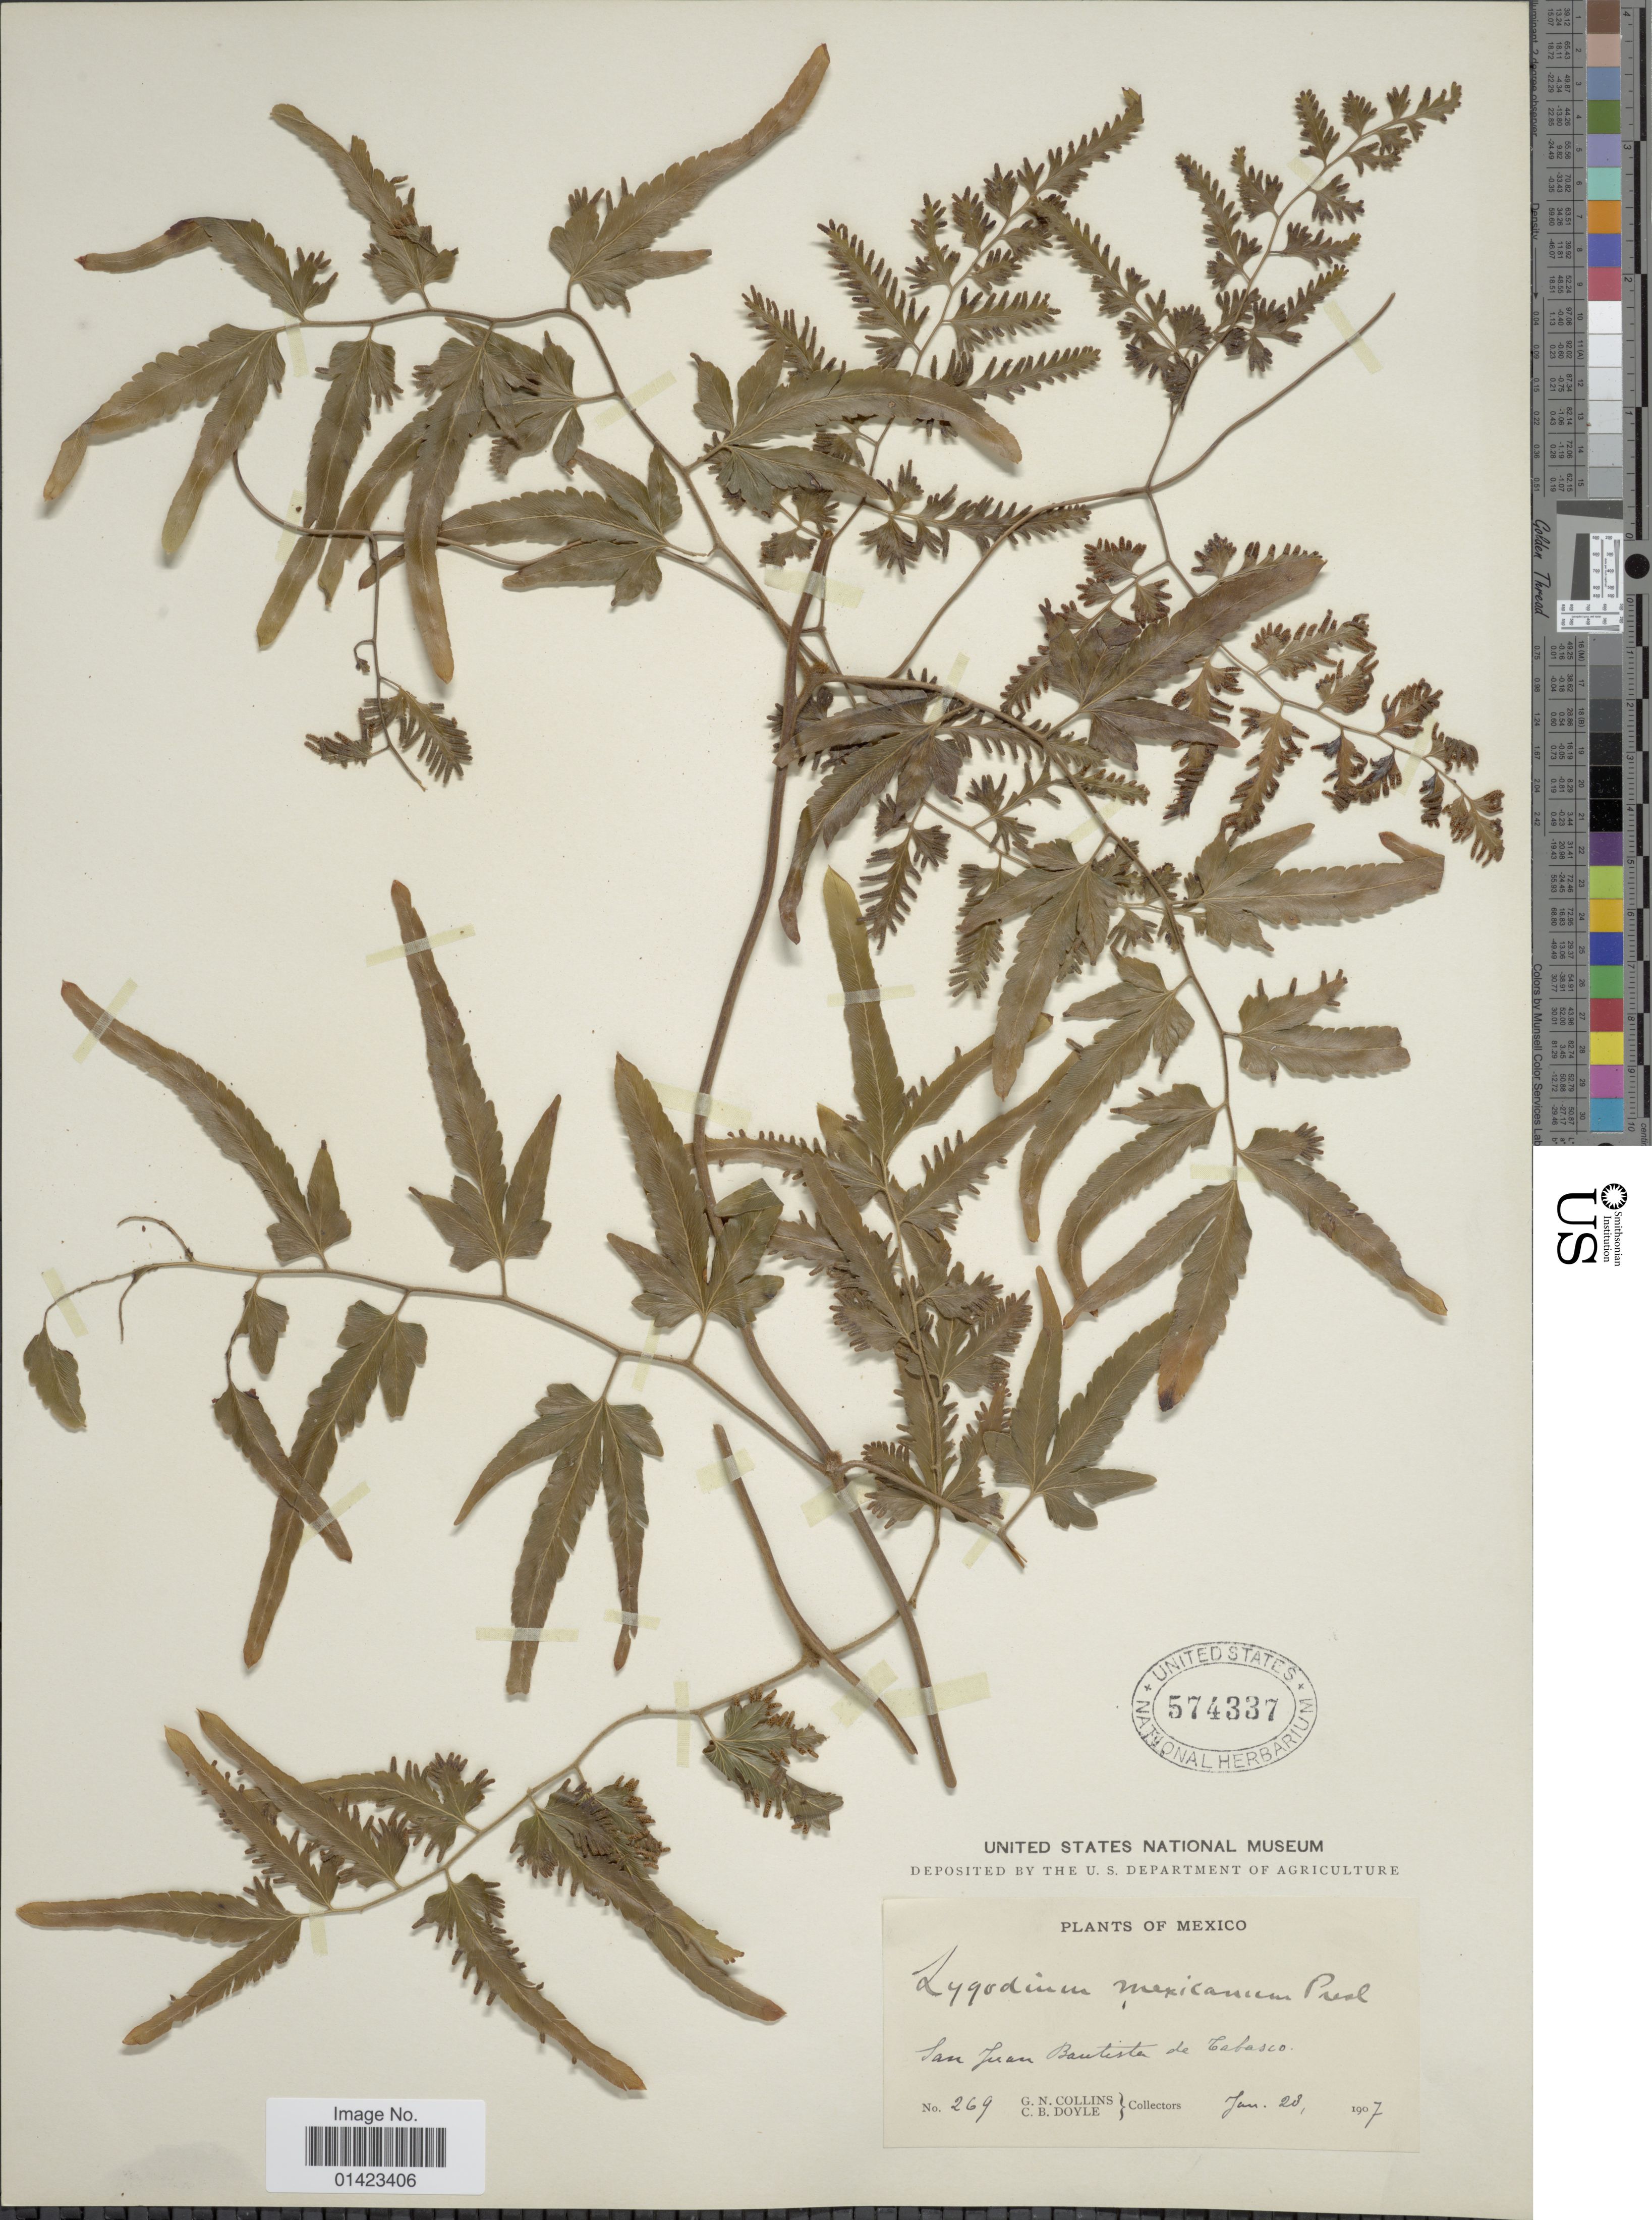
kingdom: Plantae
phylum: Tracheophyta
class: Polypodiopsida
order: Schizaeales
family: Lygodiaceae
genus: Lygodium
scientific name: Lygodium venustum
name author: Sw.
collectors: G. Collins & C. Doyle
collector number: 269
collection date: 1907-01-28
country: Mexico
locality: San Juan Bautista de Tabasco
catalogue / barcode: US 574337